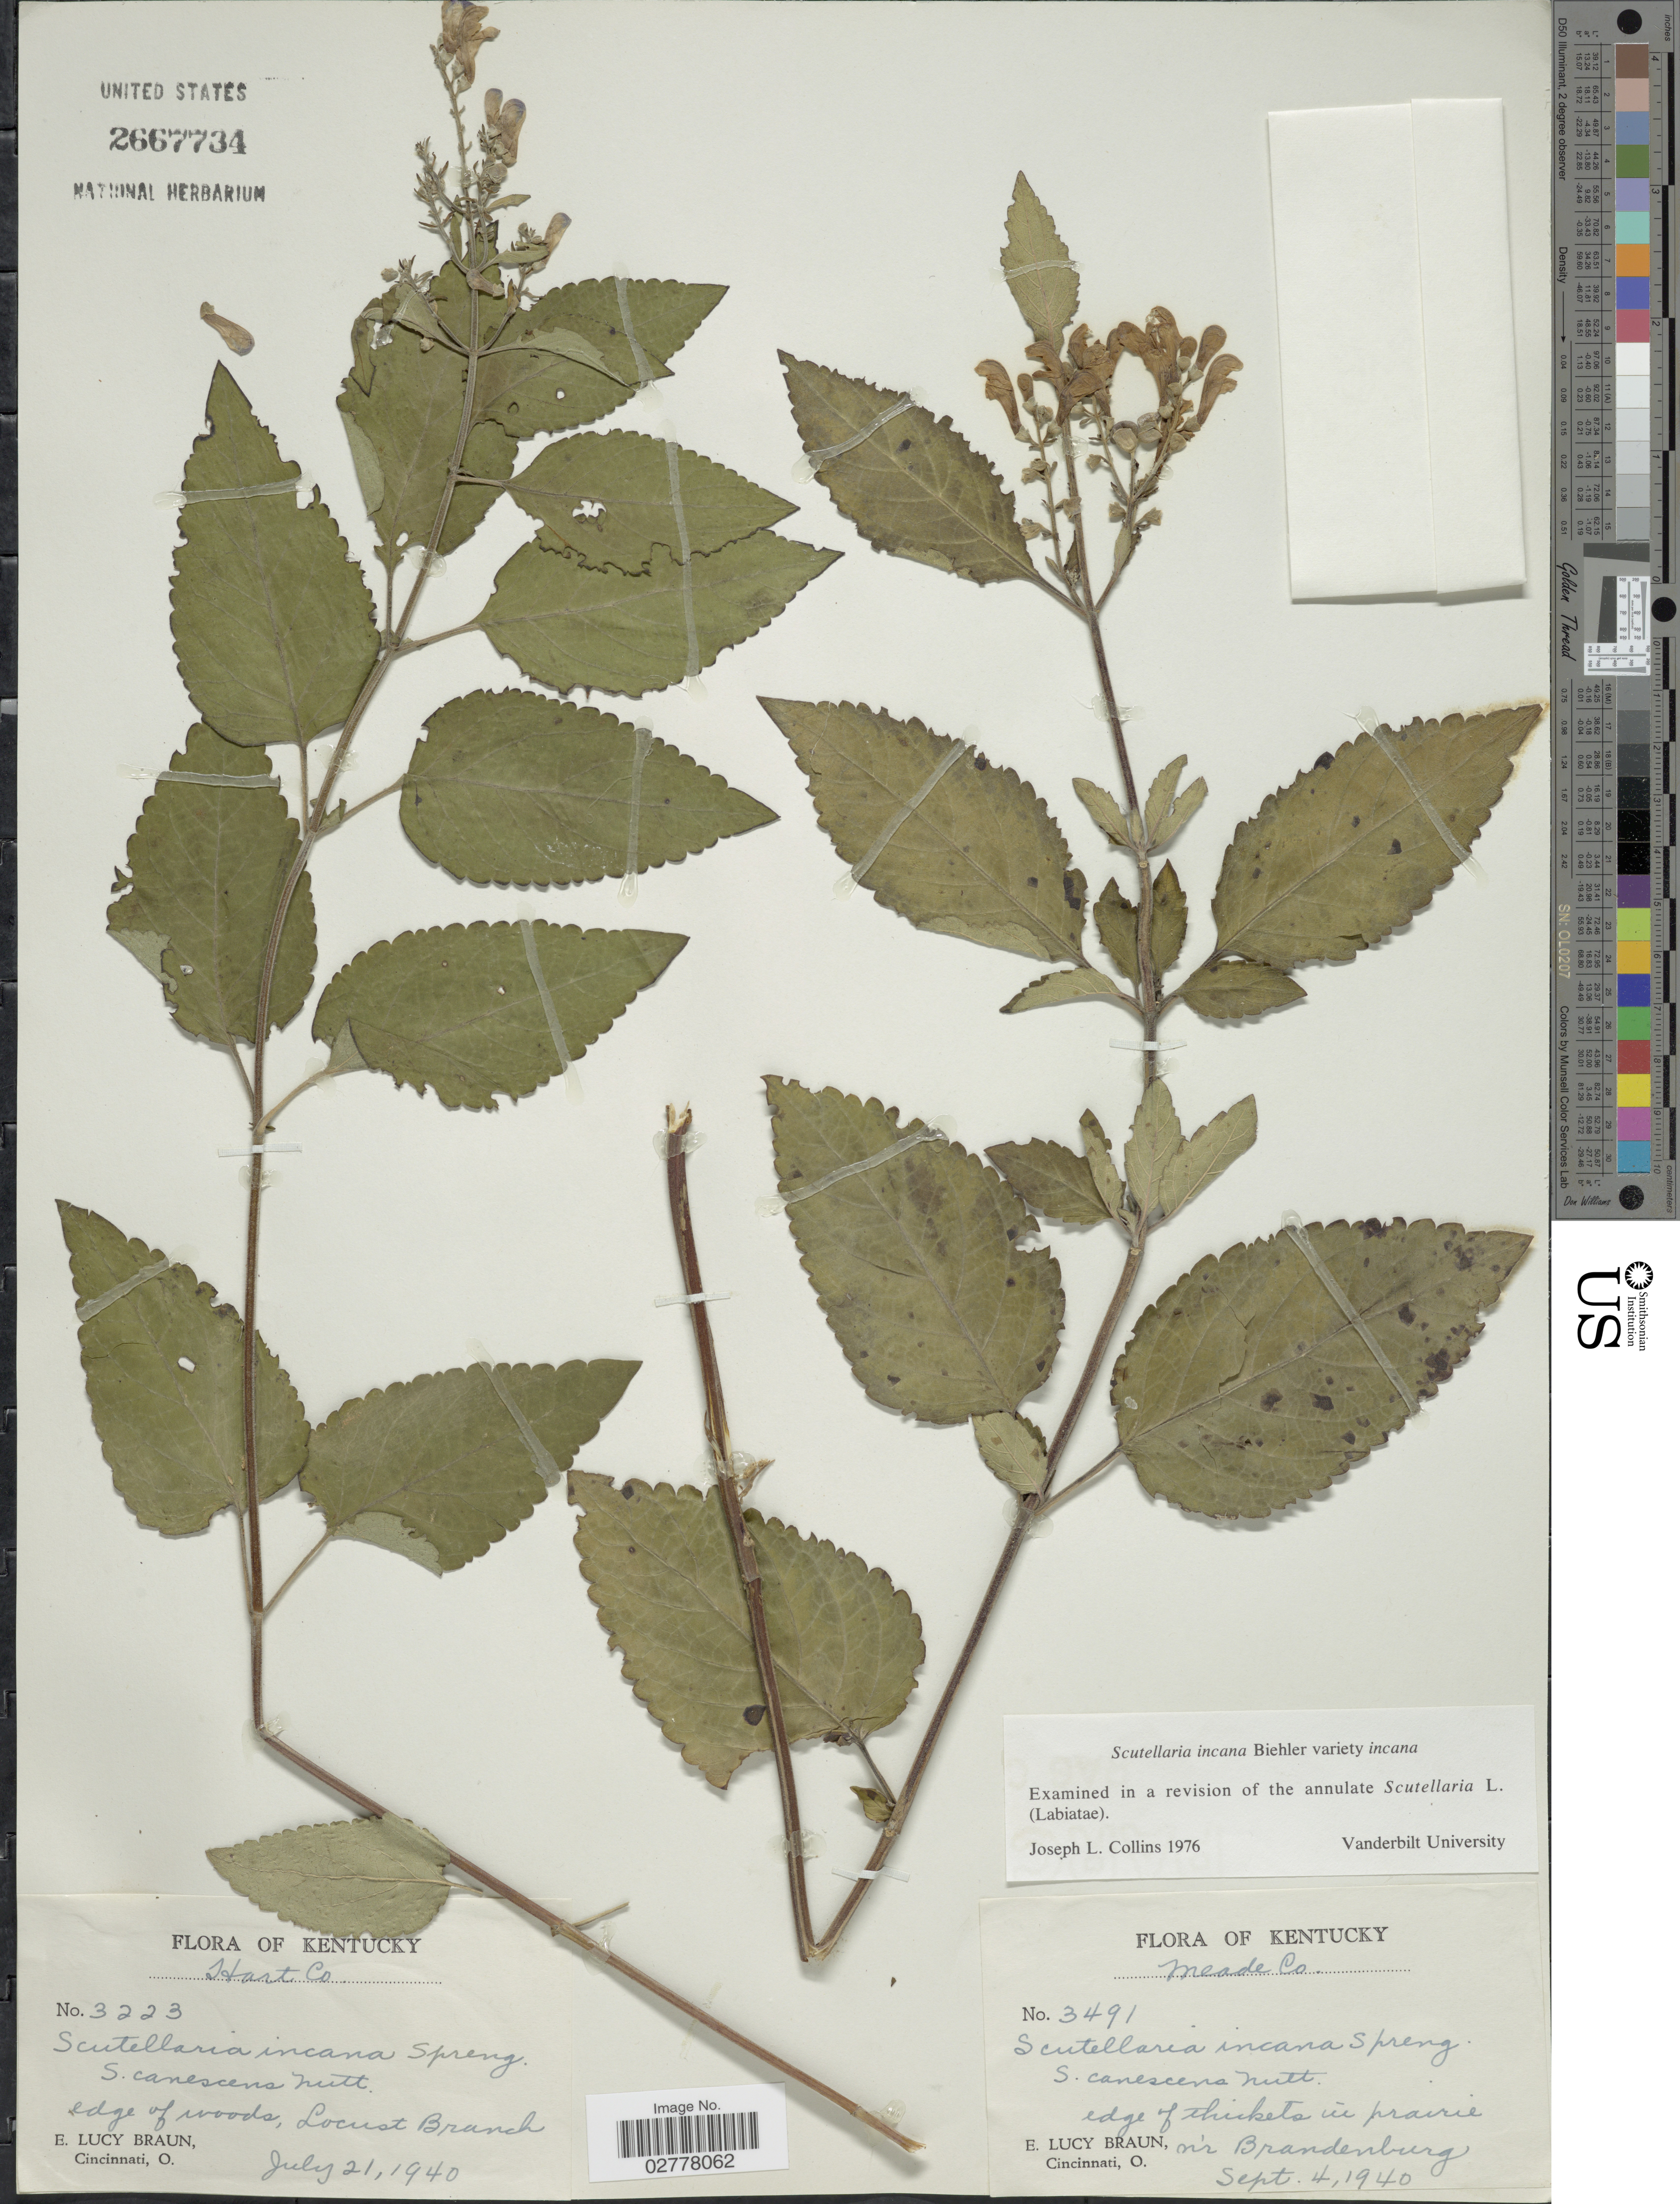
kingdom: Plantae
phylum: Tracheophyta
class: Magnoliopsida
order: Lamiales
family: Lamiaceae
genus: Scutellaria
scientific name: Scutellaria incana var. incana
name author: Biehler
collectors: E. L. Braun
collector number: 3491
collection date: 1940-09-04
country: United States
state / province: Kentucky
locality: Meade Co. Edge of thickets in prairie n'r Brandenburg.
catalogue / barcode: US 2667734-2